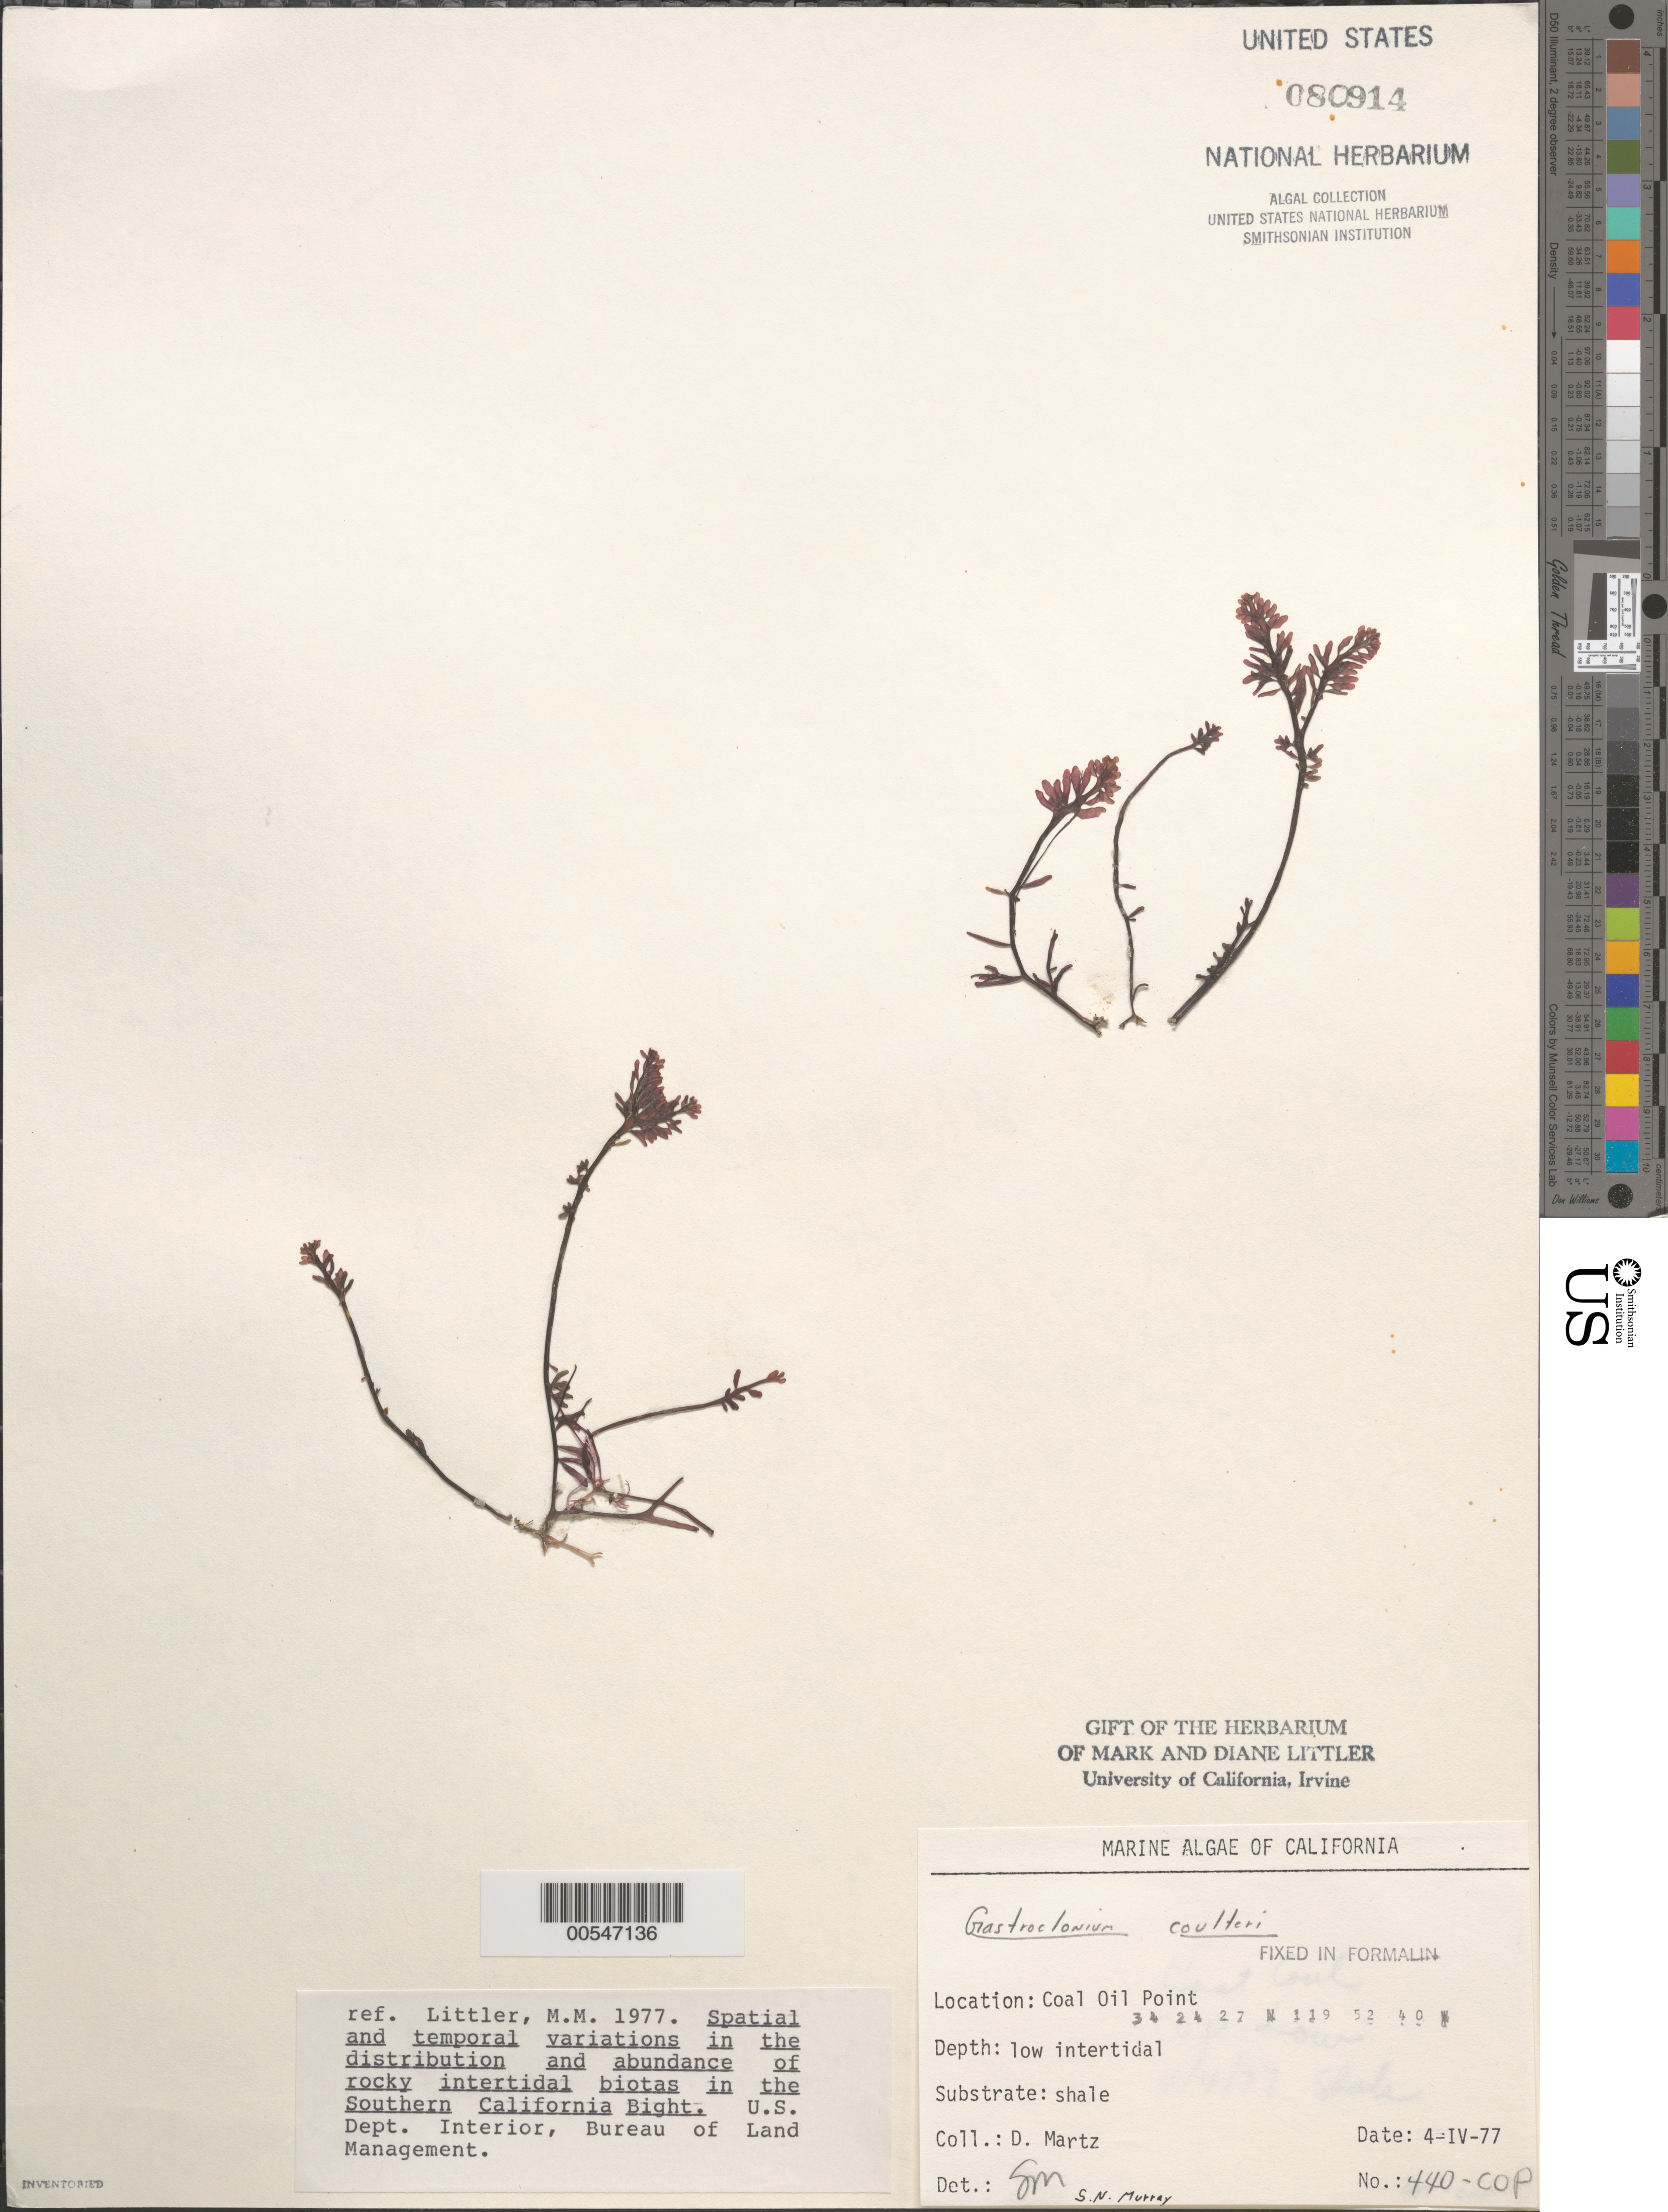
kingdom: Plantae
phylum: Rhodophyta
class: Florideophyceae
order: Rhodymeniales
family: Champiaceae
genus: Neogastroclonium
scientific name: Neogastroclonium subarticulatum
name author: (Turner) L. Le Gall et al.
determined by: Algae name updating Project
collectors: D. Martz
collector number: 440-cop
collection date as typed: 04 Apr 1977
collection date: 1977-04-04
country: United States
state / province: California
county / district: Santa Barbara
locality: Coal Oil Point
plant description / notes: BLM-SOCALBIGHT Rocky Intertidal Survey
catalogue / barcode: US 80914